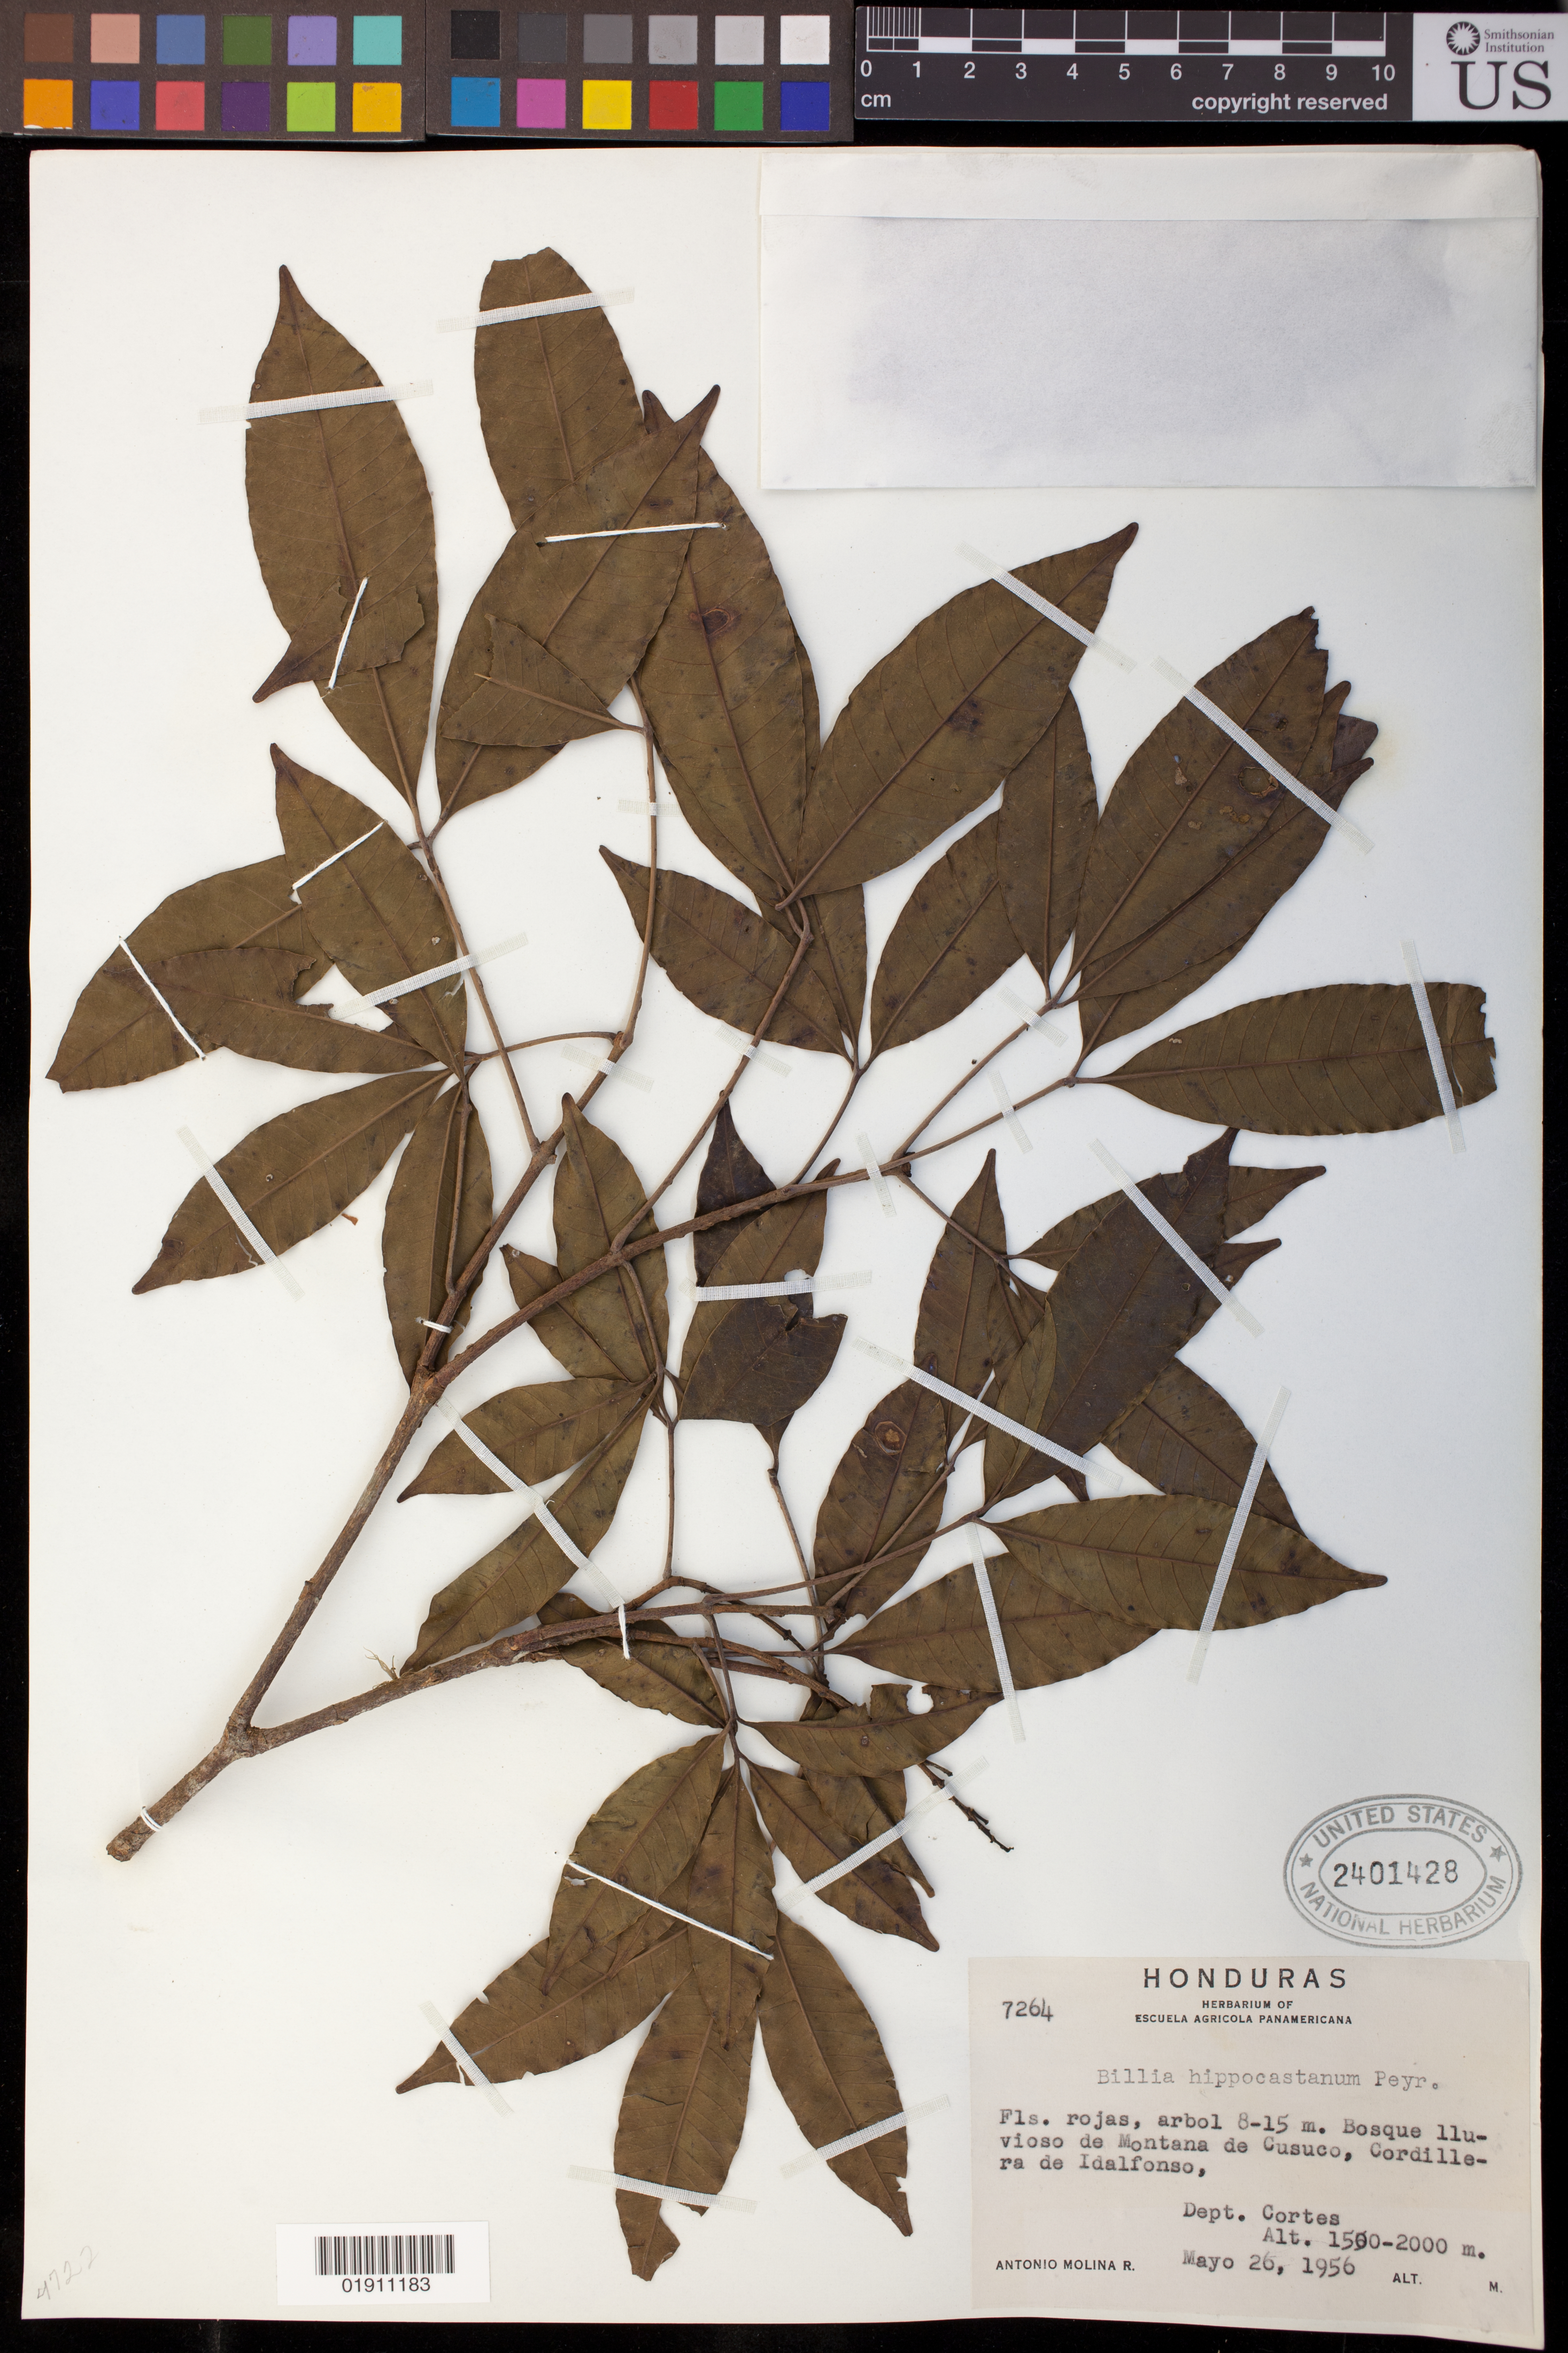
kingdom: Plantae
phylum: Tracheophyta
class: Magnoliopsida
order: Sapindales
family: Sapindaceae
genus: Billia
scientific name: Billia hippocastanum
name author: Peyr.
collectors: A. Molina R.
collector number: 7264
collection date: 1956-05-26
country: Honduras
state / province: Cortés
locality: Bosque lluvioso de Montana de Cusuco, Cordillera de Idalfonso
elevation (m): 1500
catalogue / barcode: US 2401428